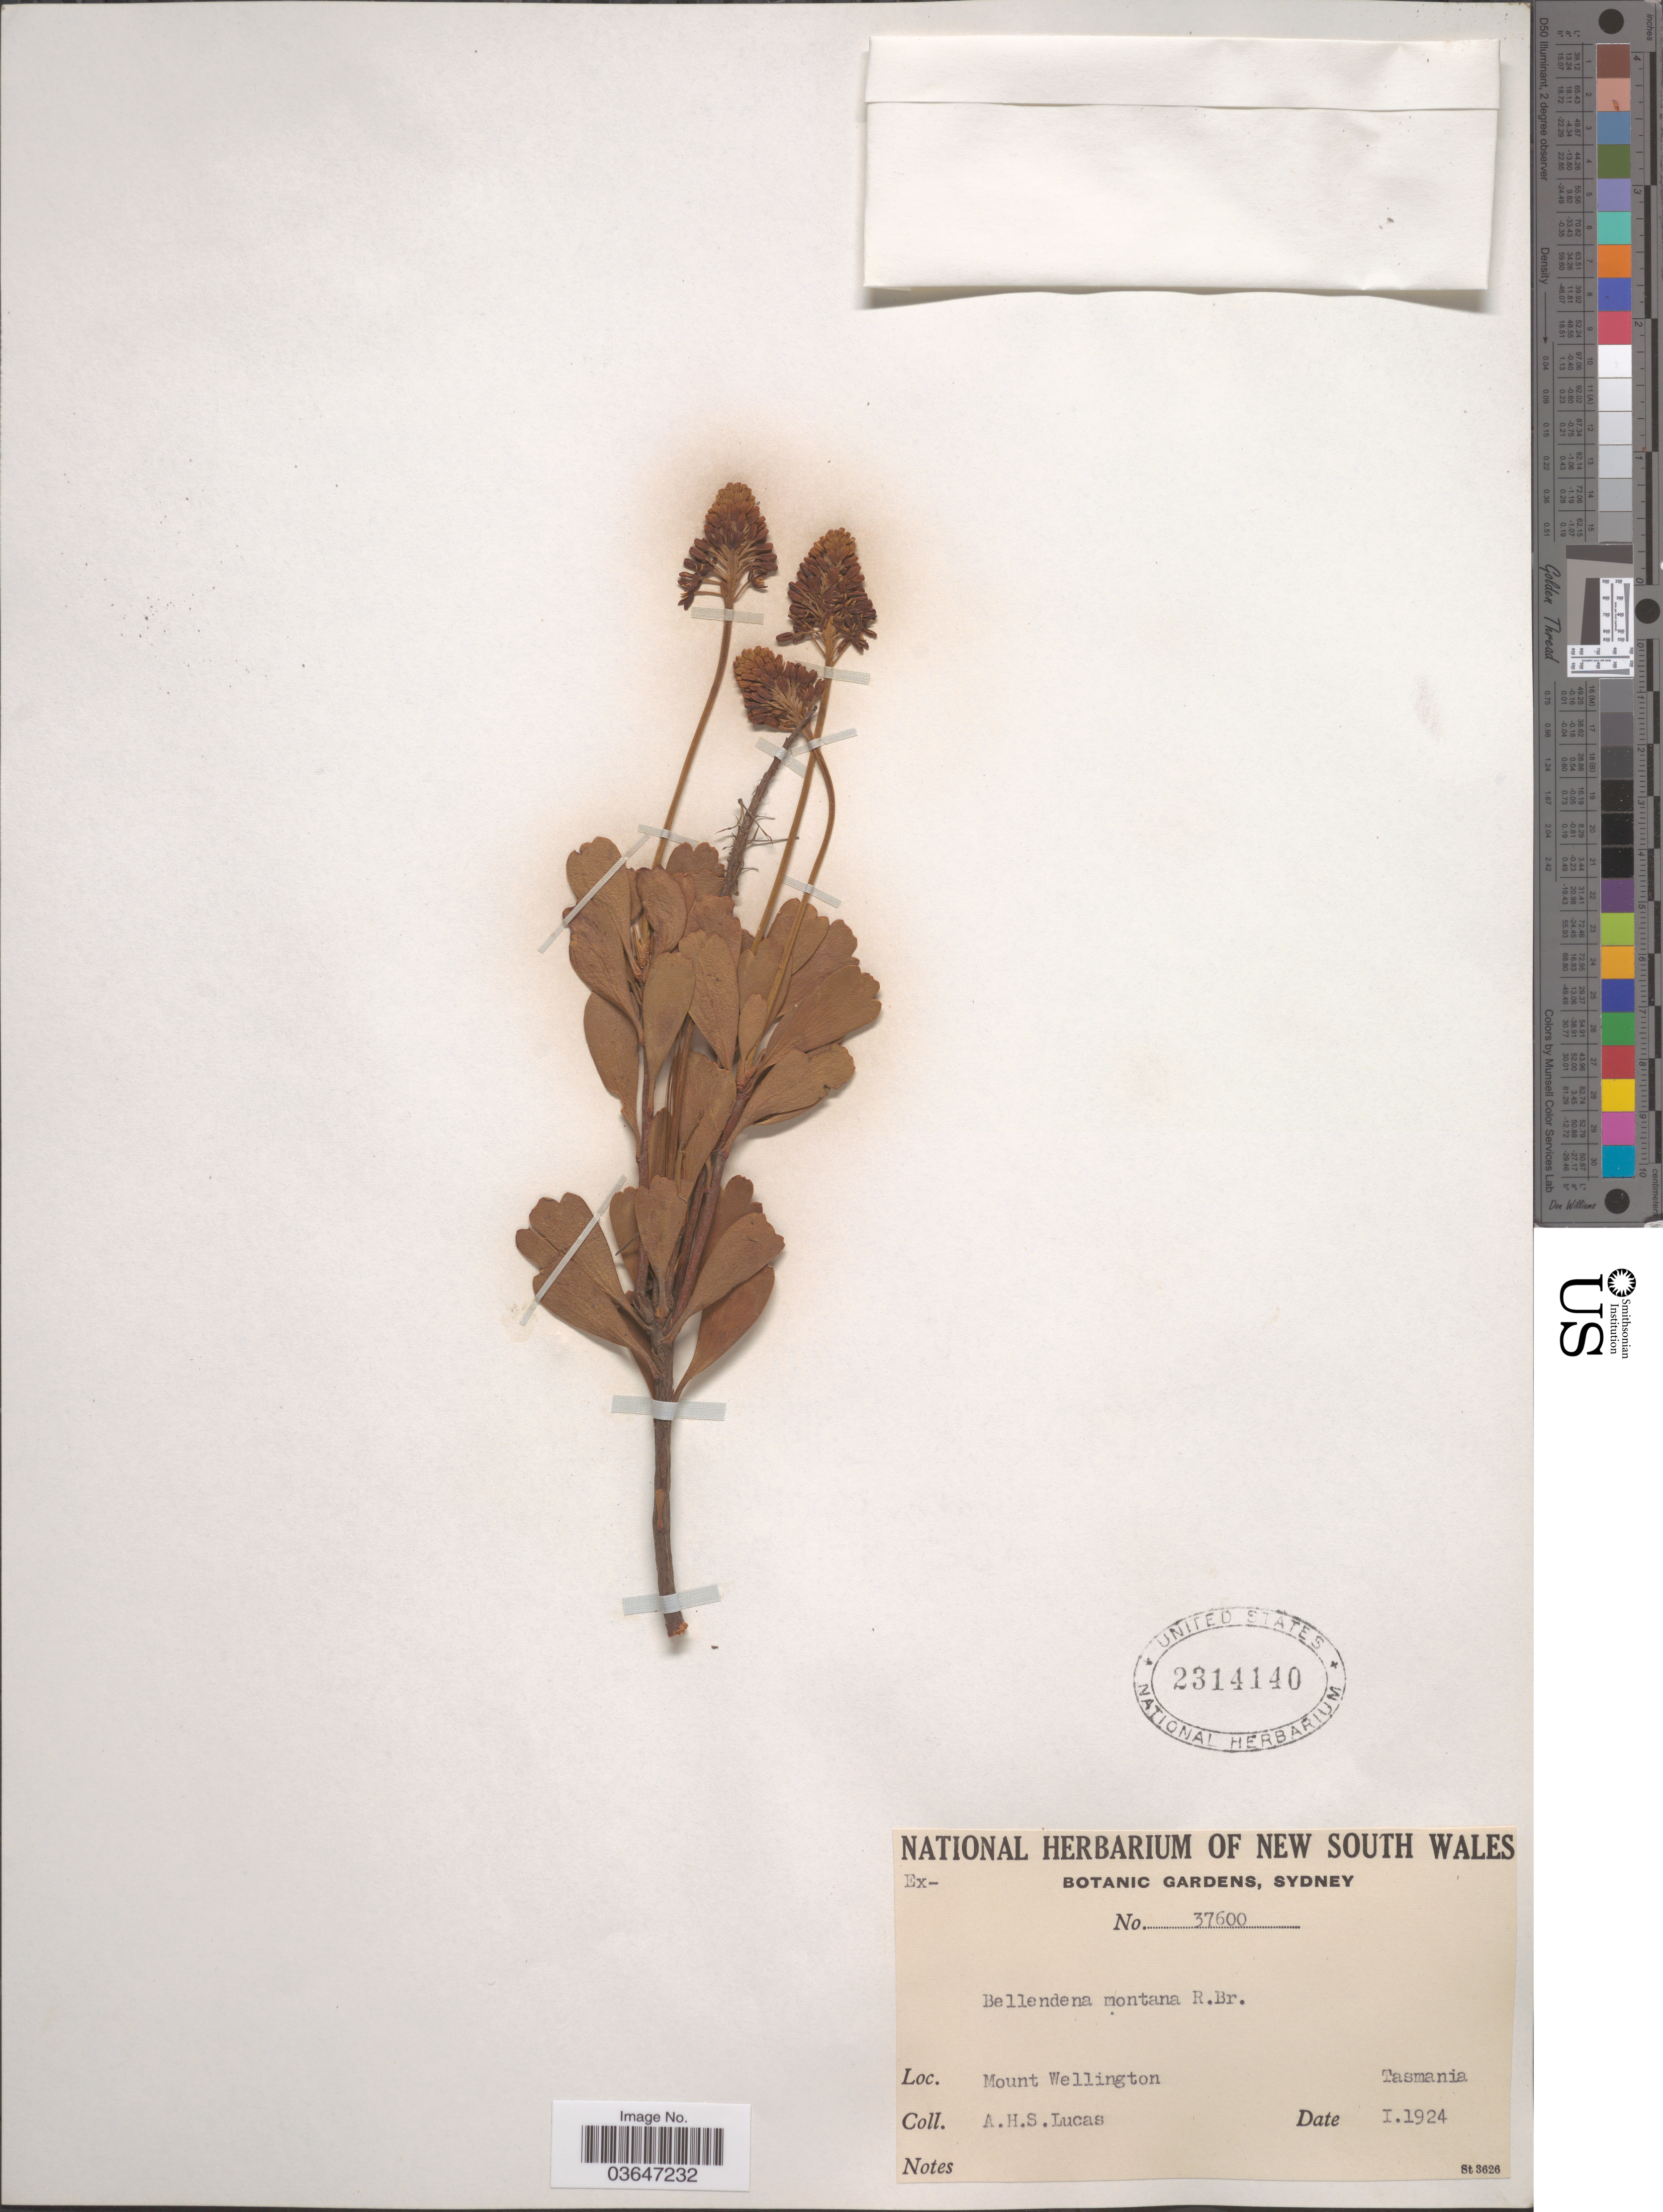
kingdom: Plantae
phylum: Tracheophyta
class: Magnoliopsida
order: Proteales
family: Proteaceae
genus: Bellendena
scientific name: Bellendena montana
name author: R. Br.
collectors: A. H. Lucas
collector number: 37600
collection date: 1924-01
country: Australia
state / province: Tasmania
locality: Mount Wellington.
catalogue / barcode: US 2314140